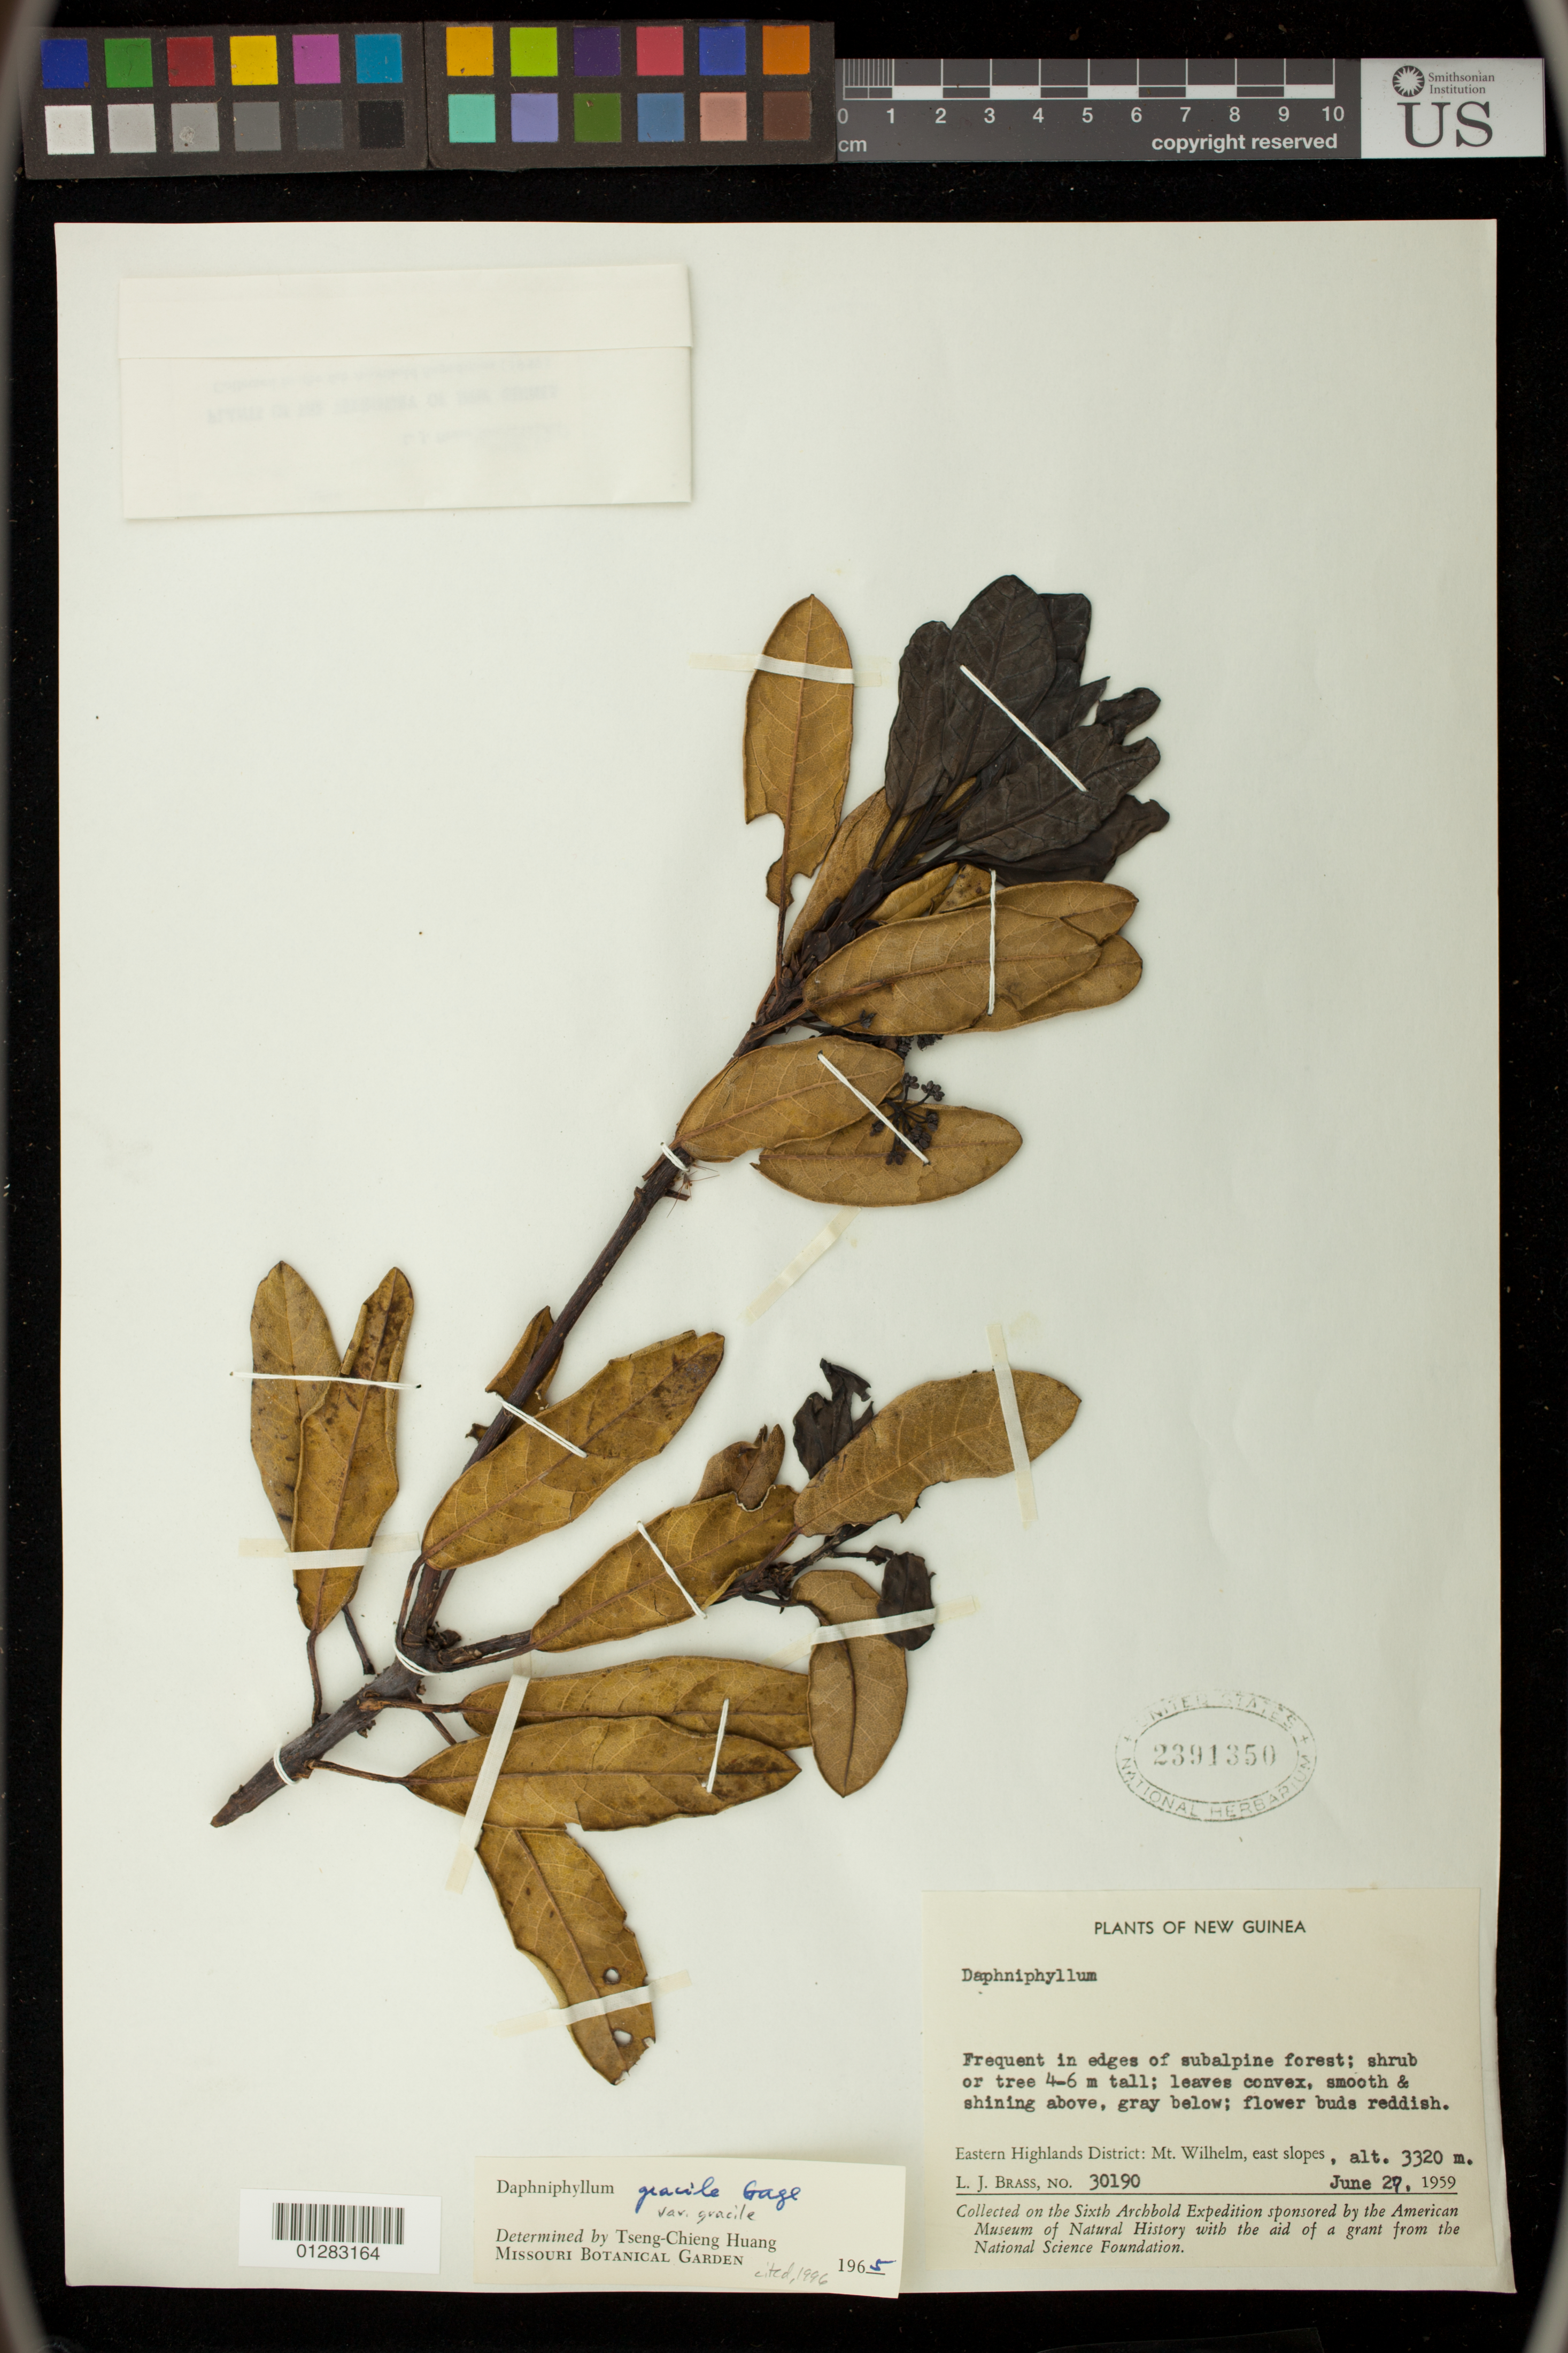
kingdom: Plantae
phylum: Tracheophyta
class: Magnoliopsida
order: Saxifragales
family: Daphniphyllaceae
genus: Daphniphyllum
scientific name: Daphniphyllum gracile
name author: Gage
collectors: L. J. Brass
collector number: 30190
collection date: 1959-06-27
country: Papua New Guinea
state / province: Eastern Highlands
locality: edges of subalpine forest, east slopes, Mt. Wilhelm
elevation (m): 1012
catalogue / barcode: US 2391350